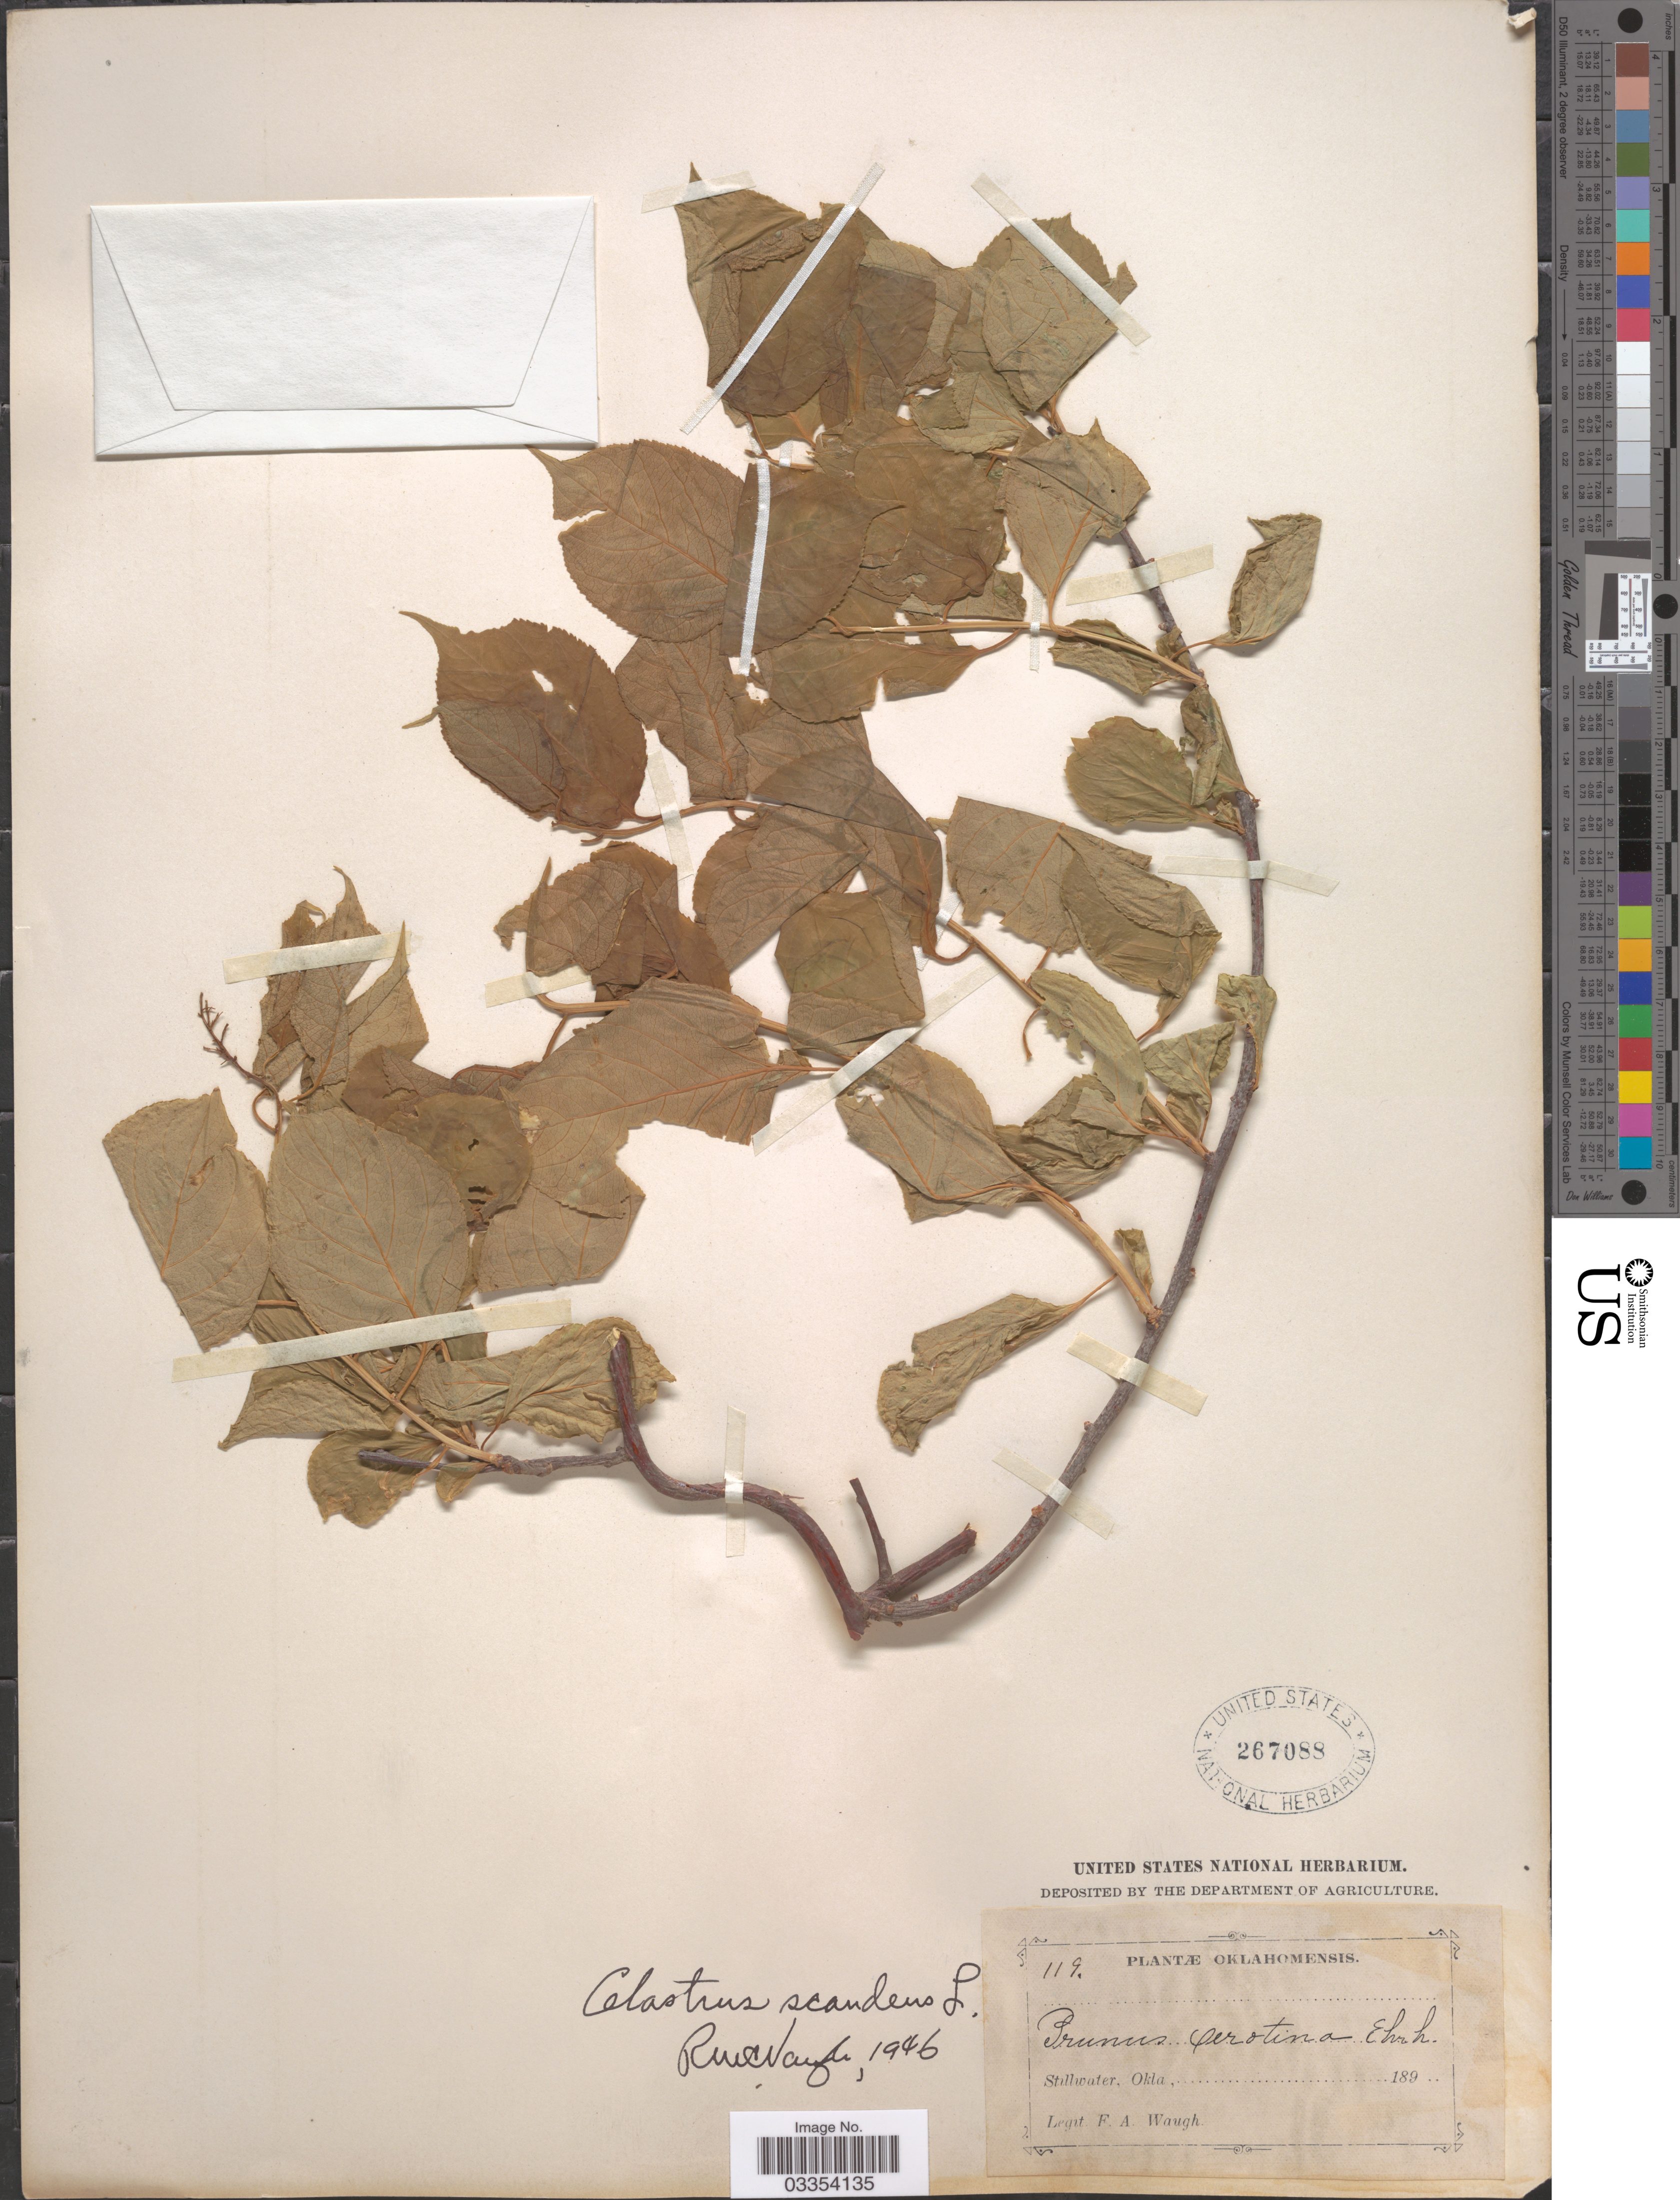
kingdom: Plantae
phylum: Tracheophyta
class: Magnoliopsida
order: Celastrales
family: Celastraceae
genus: Celastrus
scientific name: Celastrus scandens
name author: L.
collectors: F. Waugh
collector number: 119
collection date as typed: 189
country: United States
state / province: Oklahoma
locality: Stillwater.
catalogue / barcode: US 267088